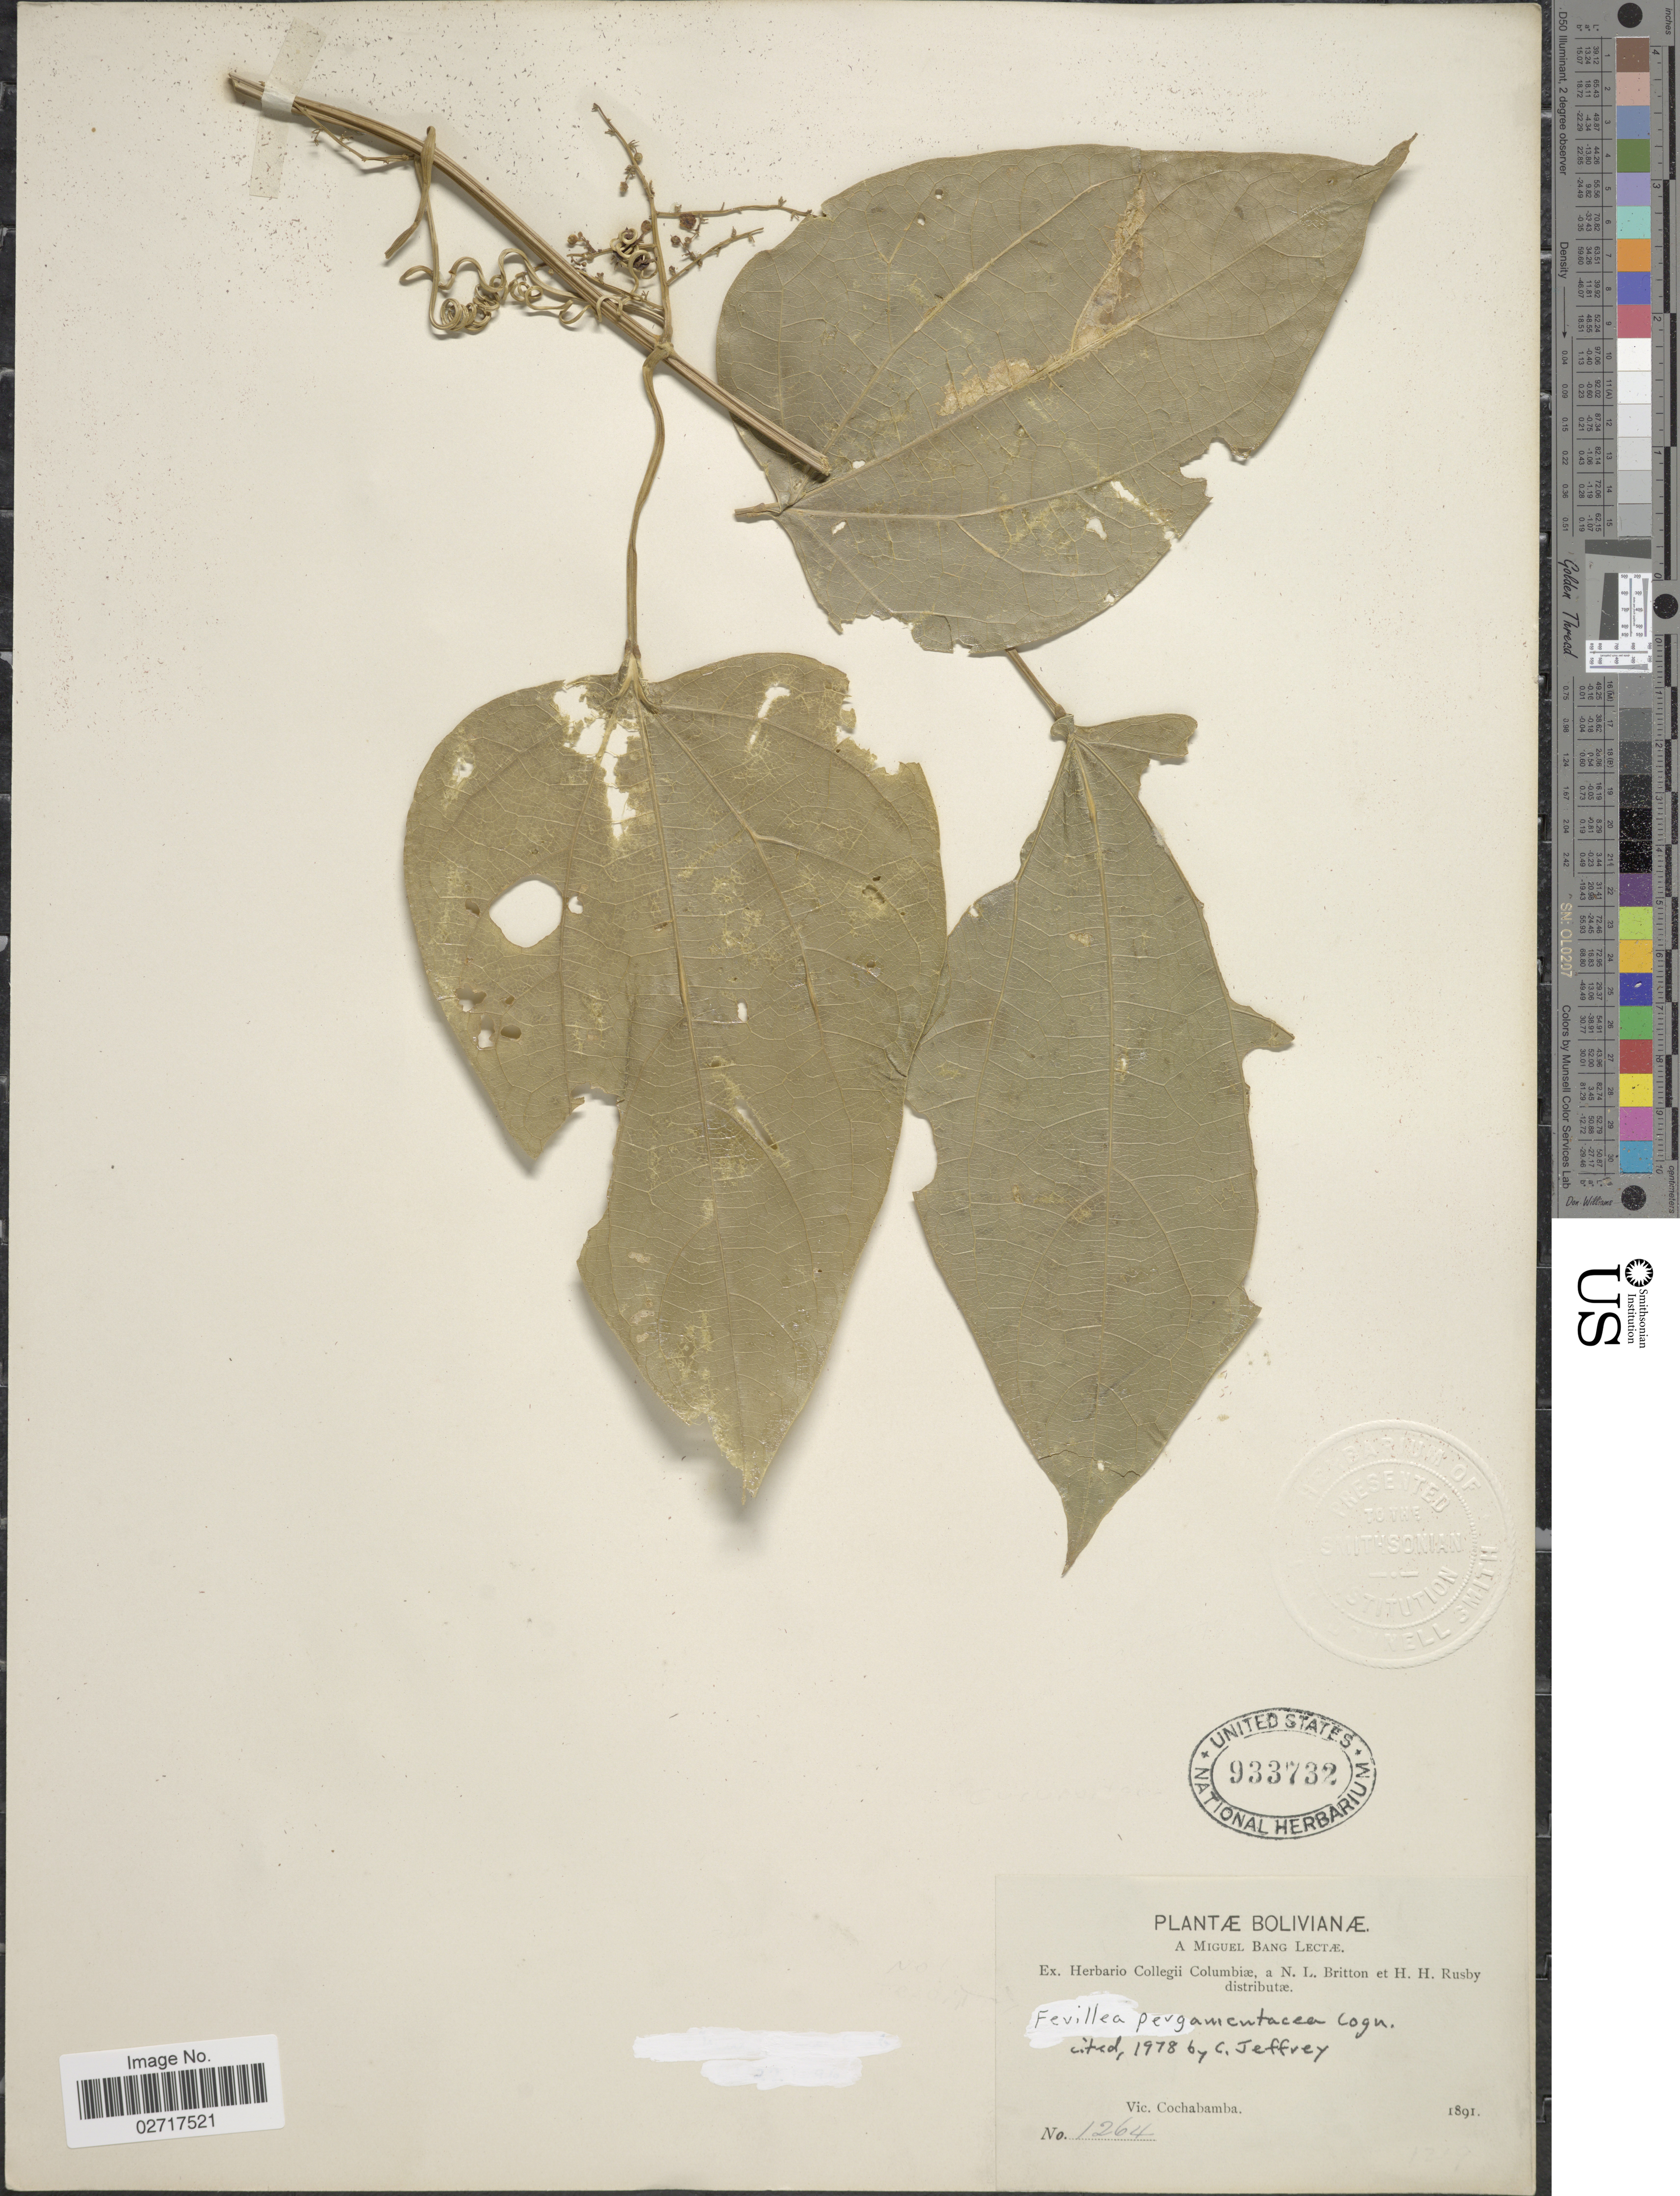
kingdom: Plantae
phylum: Tracheophyta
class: Magnoliopsida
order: Cucurbitales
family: Cucurbitaceae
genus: Fevillea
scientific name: Fevillea pergamentacea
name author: Cogn.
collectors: M. Bang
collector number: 1264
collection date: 1891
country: Bolivia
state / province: Cochabamba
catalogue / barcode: US 933732